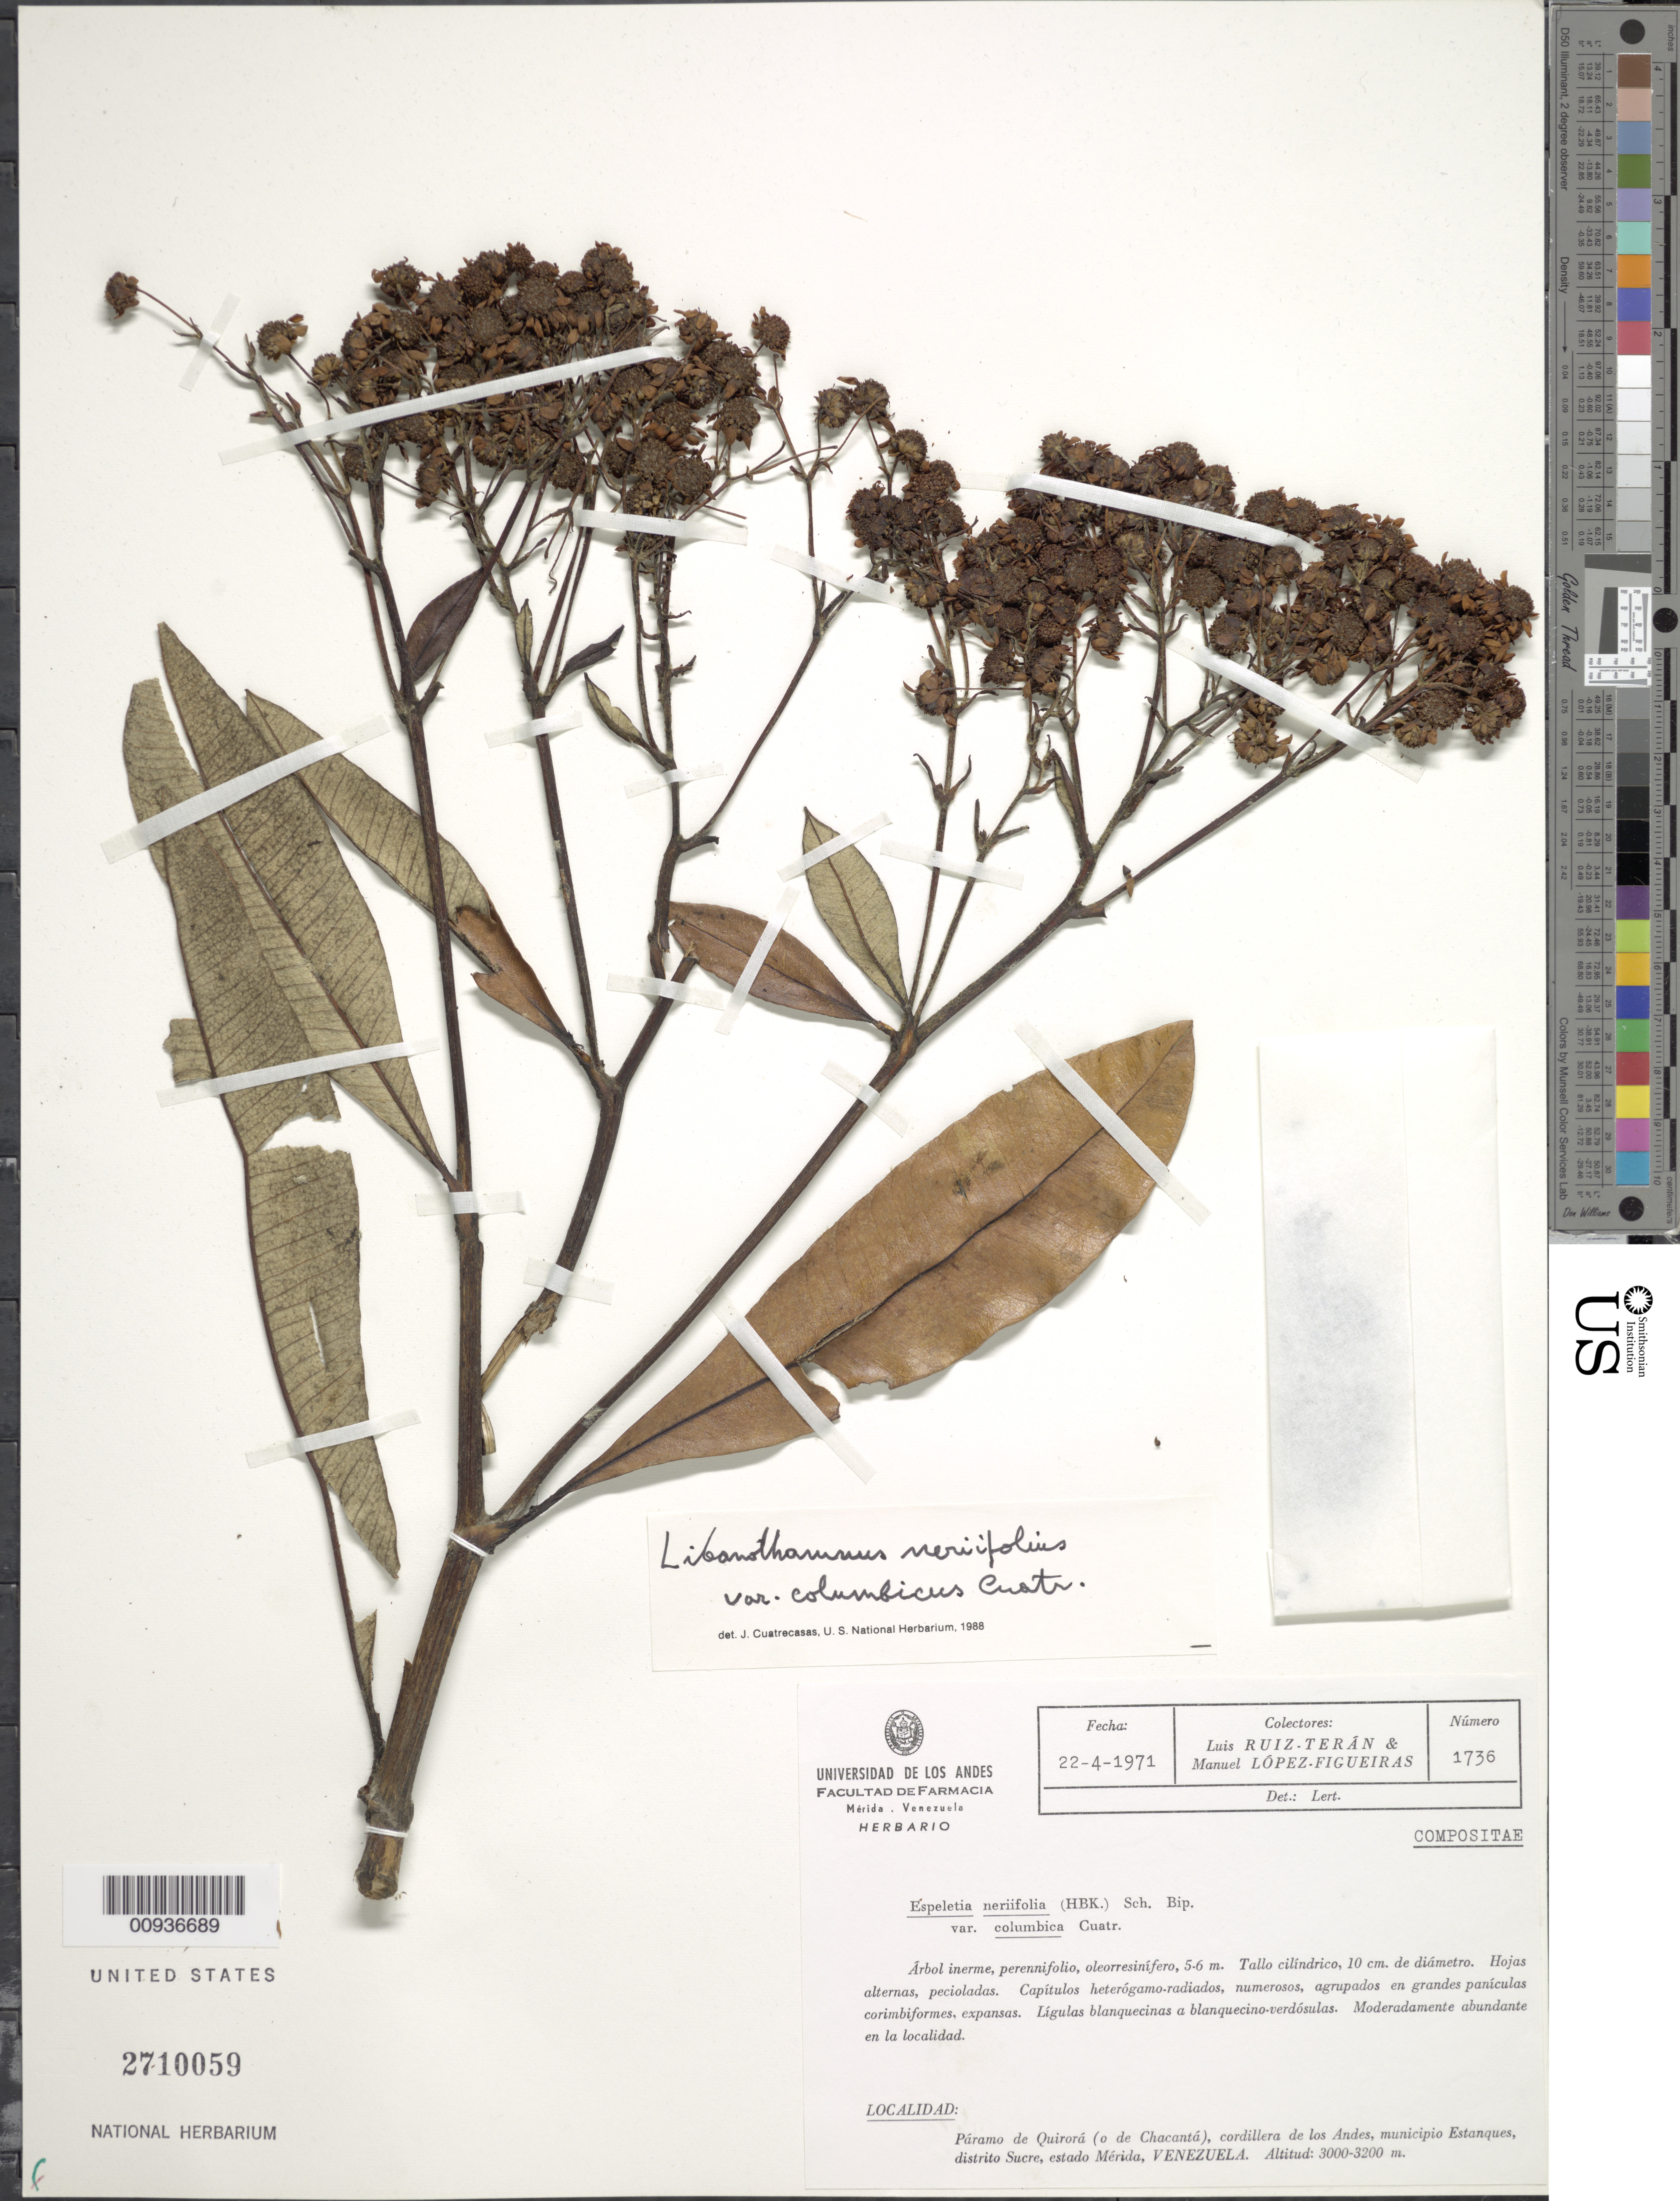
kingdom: Plantae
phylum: Tracheophyta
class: Magnoliopsida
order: Asterales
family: Asteraceae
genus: Libanothamnus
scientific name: Libanothamnus neriifolius var. columbicus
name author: (Cuatrec.) Cuatrec.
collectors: L. E. Ruíz-Terán & M. López Figueiras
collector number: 1736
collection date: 1971-04-22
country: Venezuela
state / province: Mérida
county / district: Sucre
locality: Páramo de Quirorá. (o de Chacantá), cordillera de los Andes, municipio Estanques.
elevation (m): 3000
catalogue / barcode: US 2710059